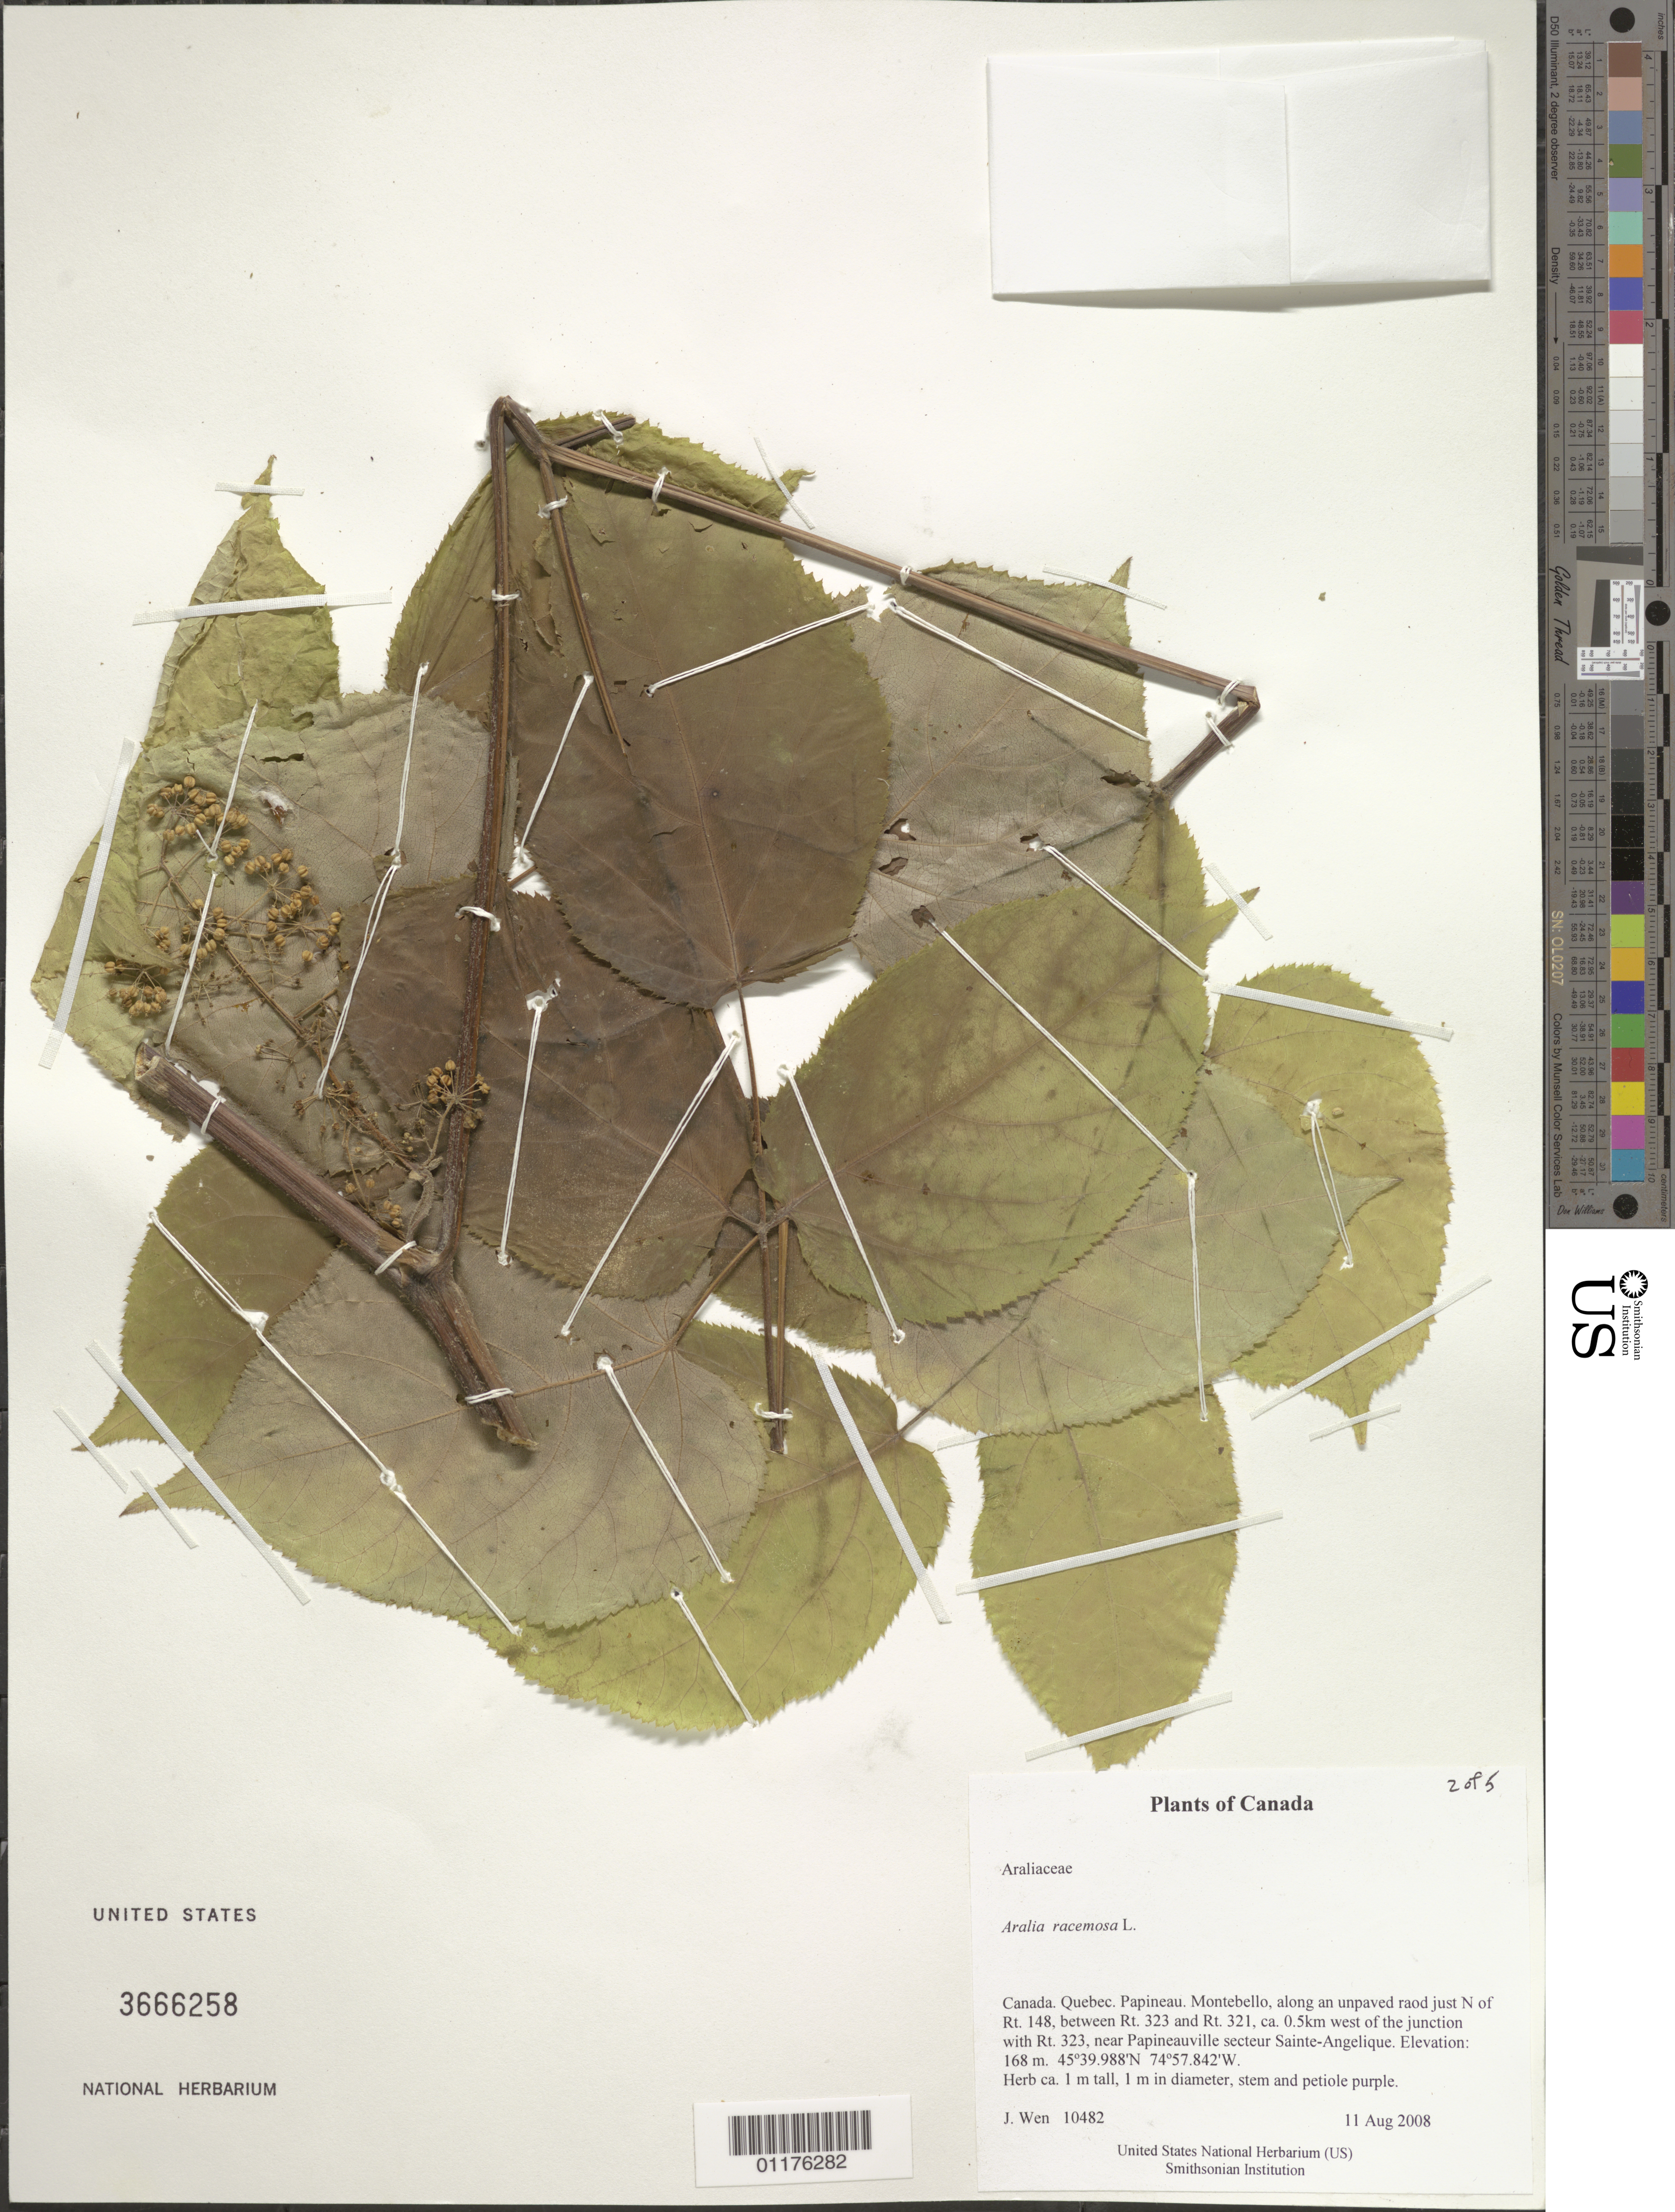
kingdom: Plantae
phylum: Tracheophyta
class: Magnoliopsida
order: Apiales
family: Araliaceae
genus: Aralia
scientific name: Aralia racemosa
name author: L.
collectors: J. Wen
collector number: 10482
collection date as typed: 11 Aug 2008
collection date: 2008-08-11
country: Canada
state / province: Quebec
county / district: Papineau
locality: Montebello, along an unpaved road just N of Rt. 148, between Rt. 323 and Rt. 321, ca. 0.5km west of the junction with Rt. 323, near Papineauville secteur Sainte-Angelique.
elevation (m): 168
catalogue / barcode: US 3666258